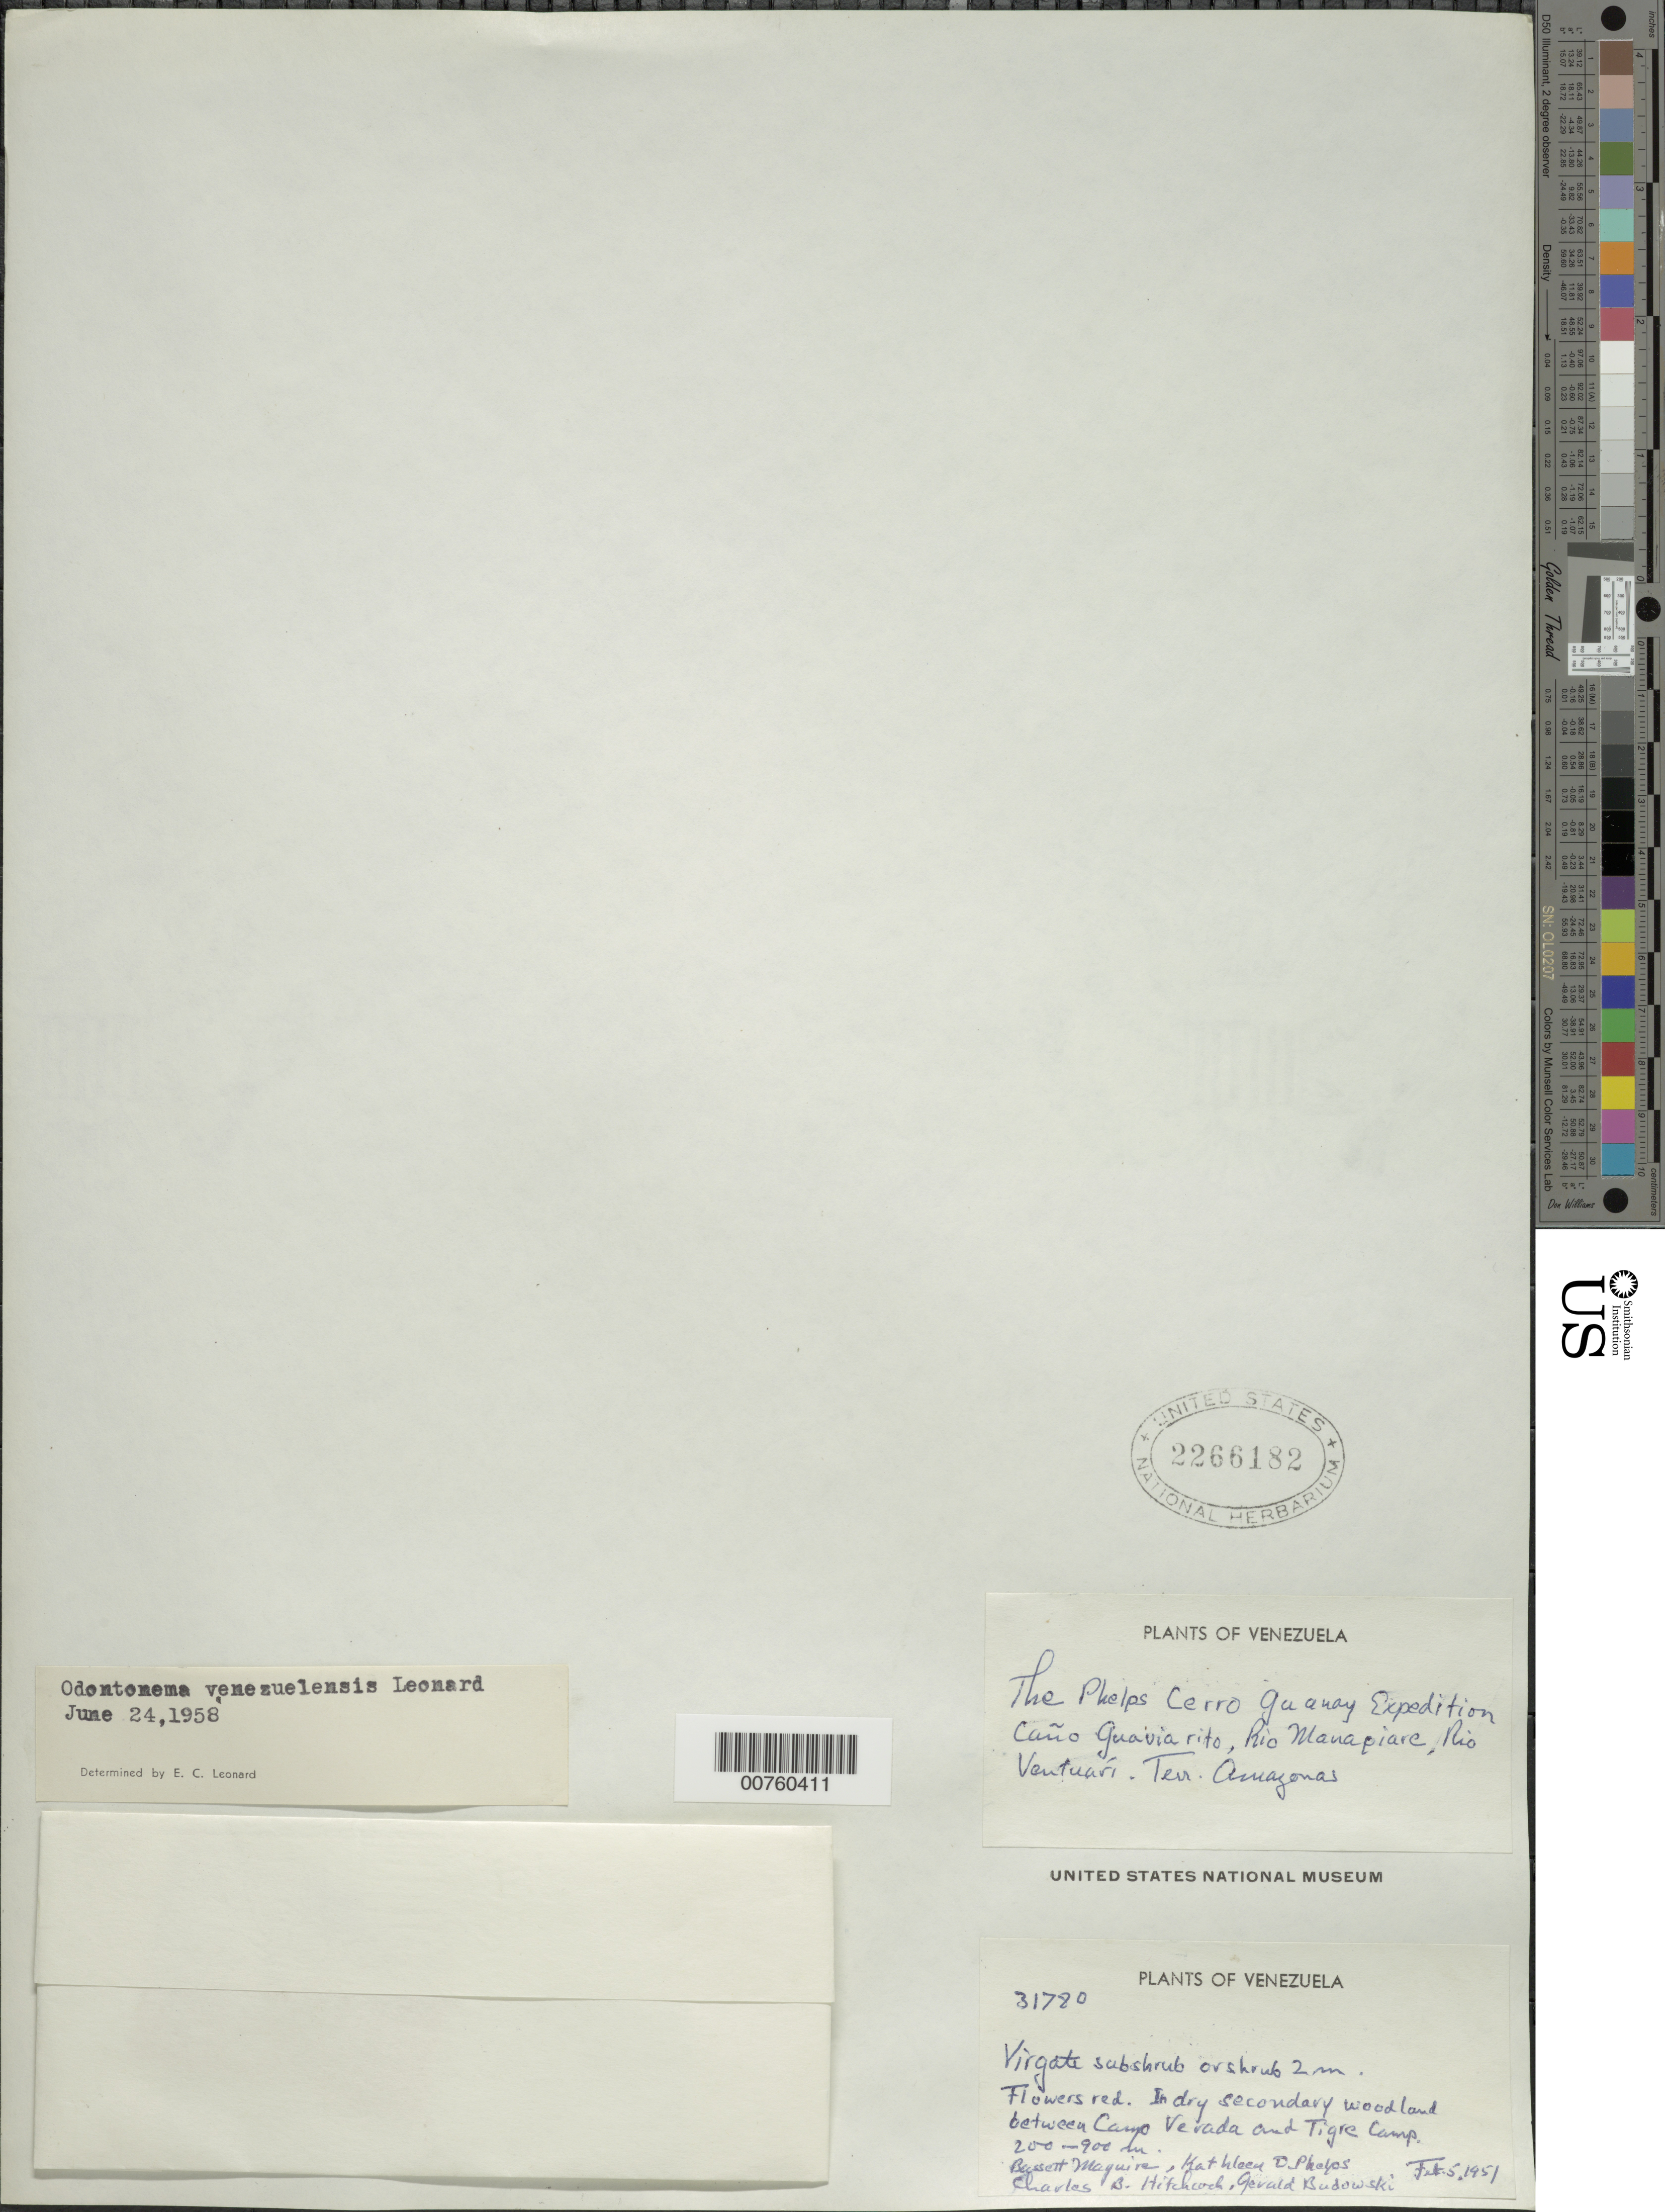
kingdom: Plantae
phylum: Tracheophyta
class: Magnoliopsida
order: Lamiales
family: Acanthaceae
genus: Odontonema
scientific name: Odontonema bracteolatum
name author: (Jacq.) Kuntze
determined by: Leonard, Emery C., (US)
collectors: B. Maguire, K. D. Phelps, C. B. Hitchcock & G. Budowski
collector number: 31780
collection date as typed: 5-Feb-51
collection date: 1951-02-05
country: Venezuela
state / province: Amazonas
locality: Caño Guaviarito, Río Manapiare, Río Ventuari, between Campo Verada and Tigre Camp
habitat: Dry secondary woodland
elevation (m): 200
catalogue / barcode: US 2266182